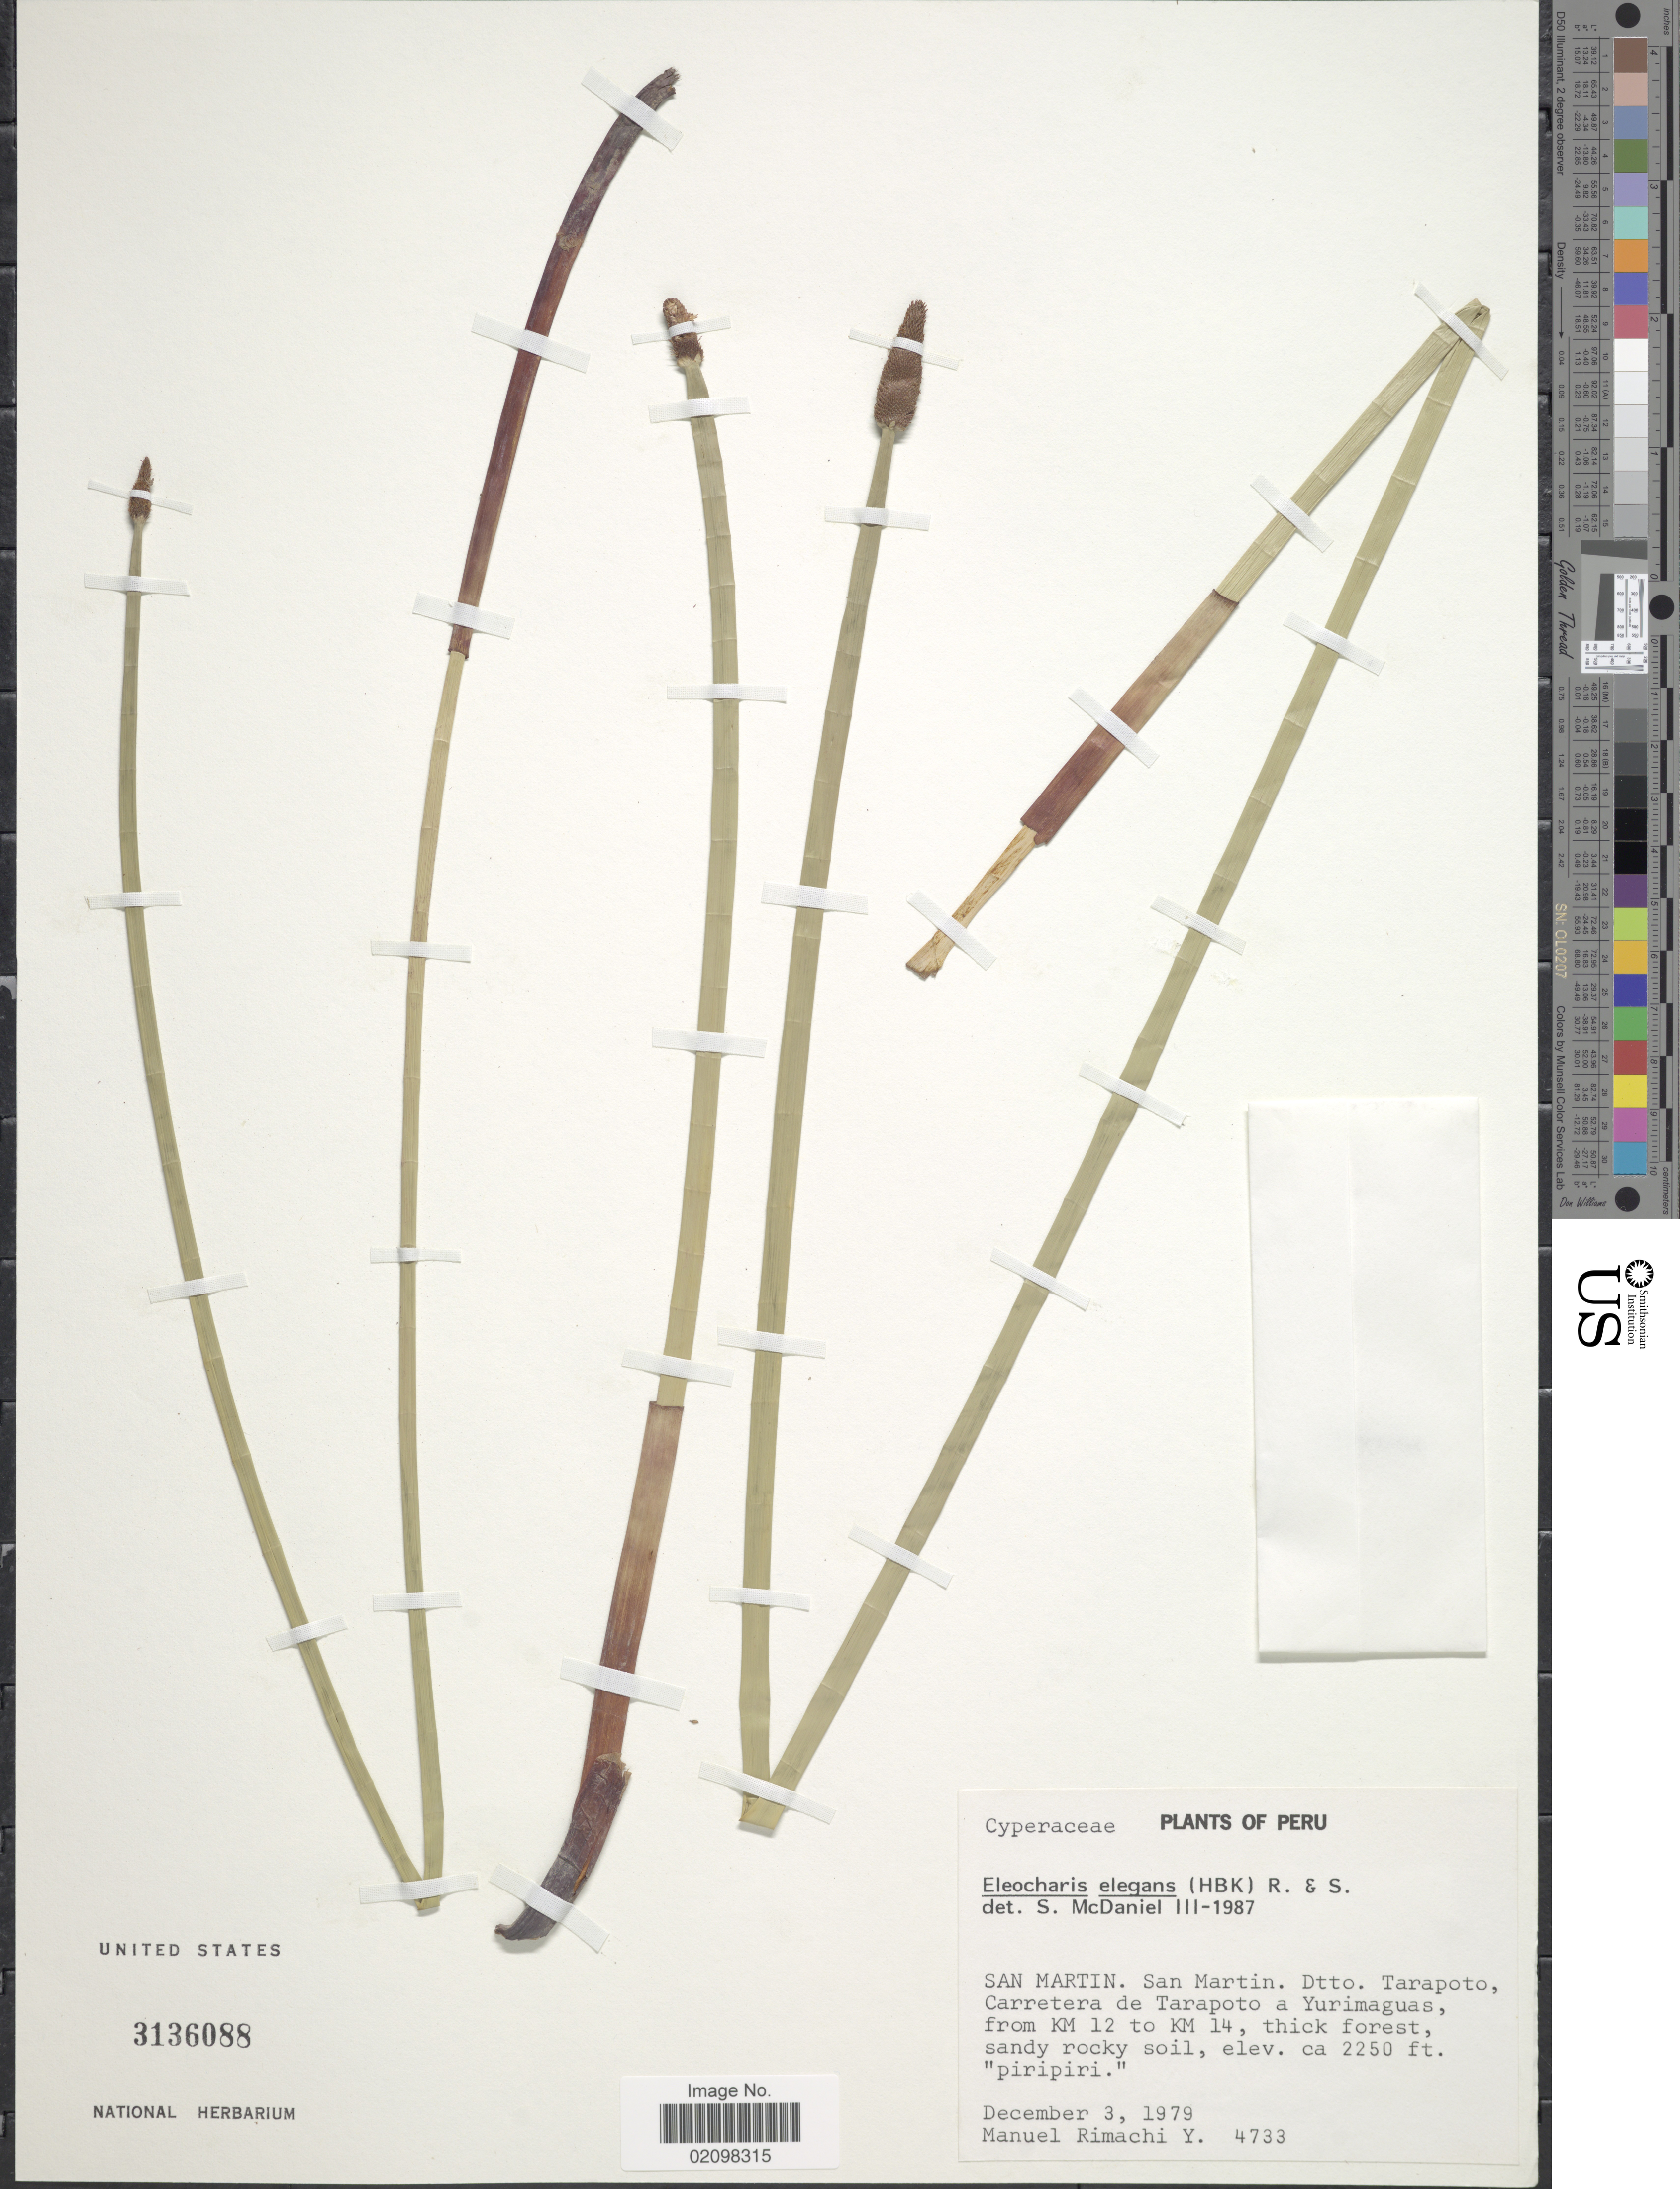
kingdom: Plantae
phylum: Tracheophyta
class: Liliopsida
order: Poales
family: Cyperaceae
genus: Eleocharis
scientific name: Eleocharis elegans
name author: (Kunth) Roem. & Schult.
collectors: M. Rimachi Y.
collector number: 4733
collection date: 1979-12-03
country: Peru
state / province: San Martín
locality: San Martin. Dtto. Tarapoto, Carretera de Tarapoto a Yurimaguas, from KM 12 to KM 14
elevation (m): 686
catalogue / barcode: US 3136088